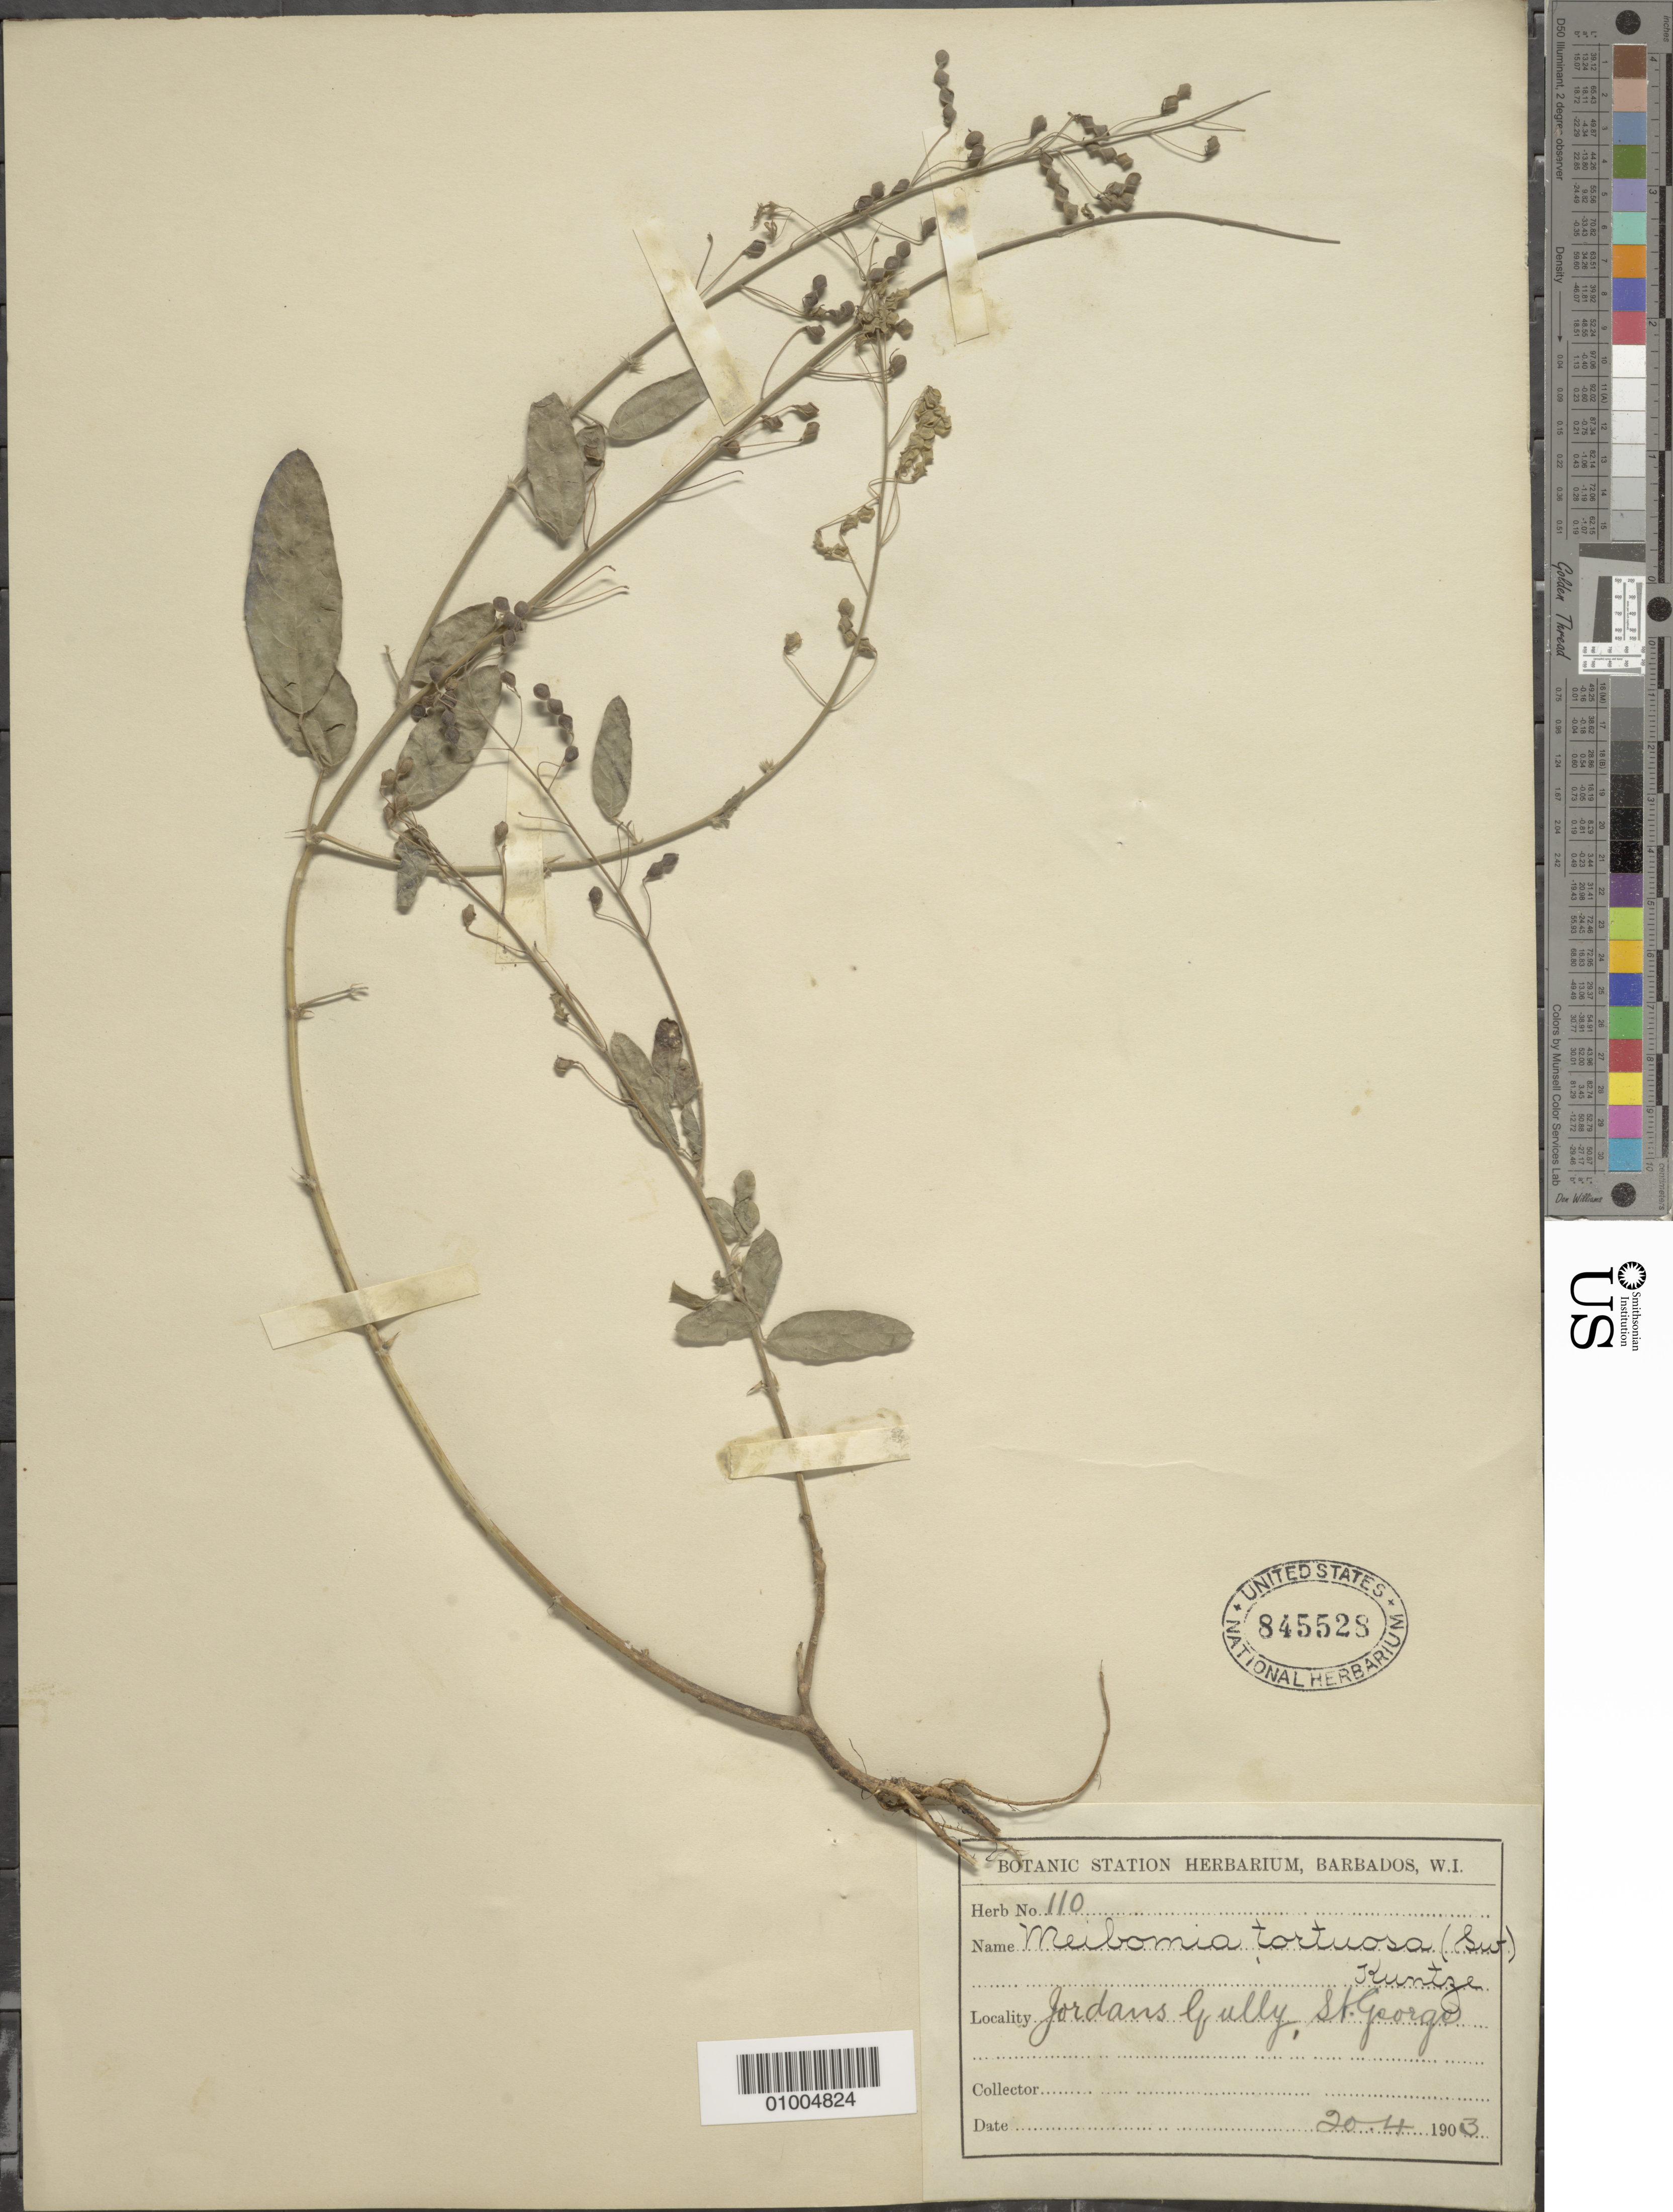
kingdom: Plantae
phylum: Tracheophyta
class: Magnoliopsida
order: Fabales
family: Fabaceae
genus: Desmodium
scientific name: Desmodium tortuosum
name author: (Sw.) DC.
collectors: ex herb. Bot. Sta. Barbados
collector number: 110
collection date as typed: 20 Apr 1903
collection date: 1903-04-20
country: Barbados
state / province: Saint George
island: Barbados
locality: Jordan's Gully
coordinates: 0 N, 0 E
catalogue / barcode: US 845528